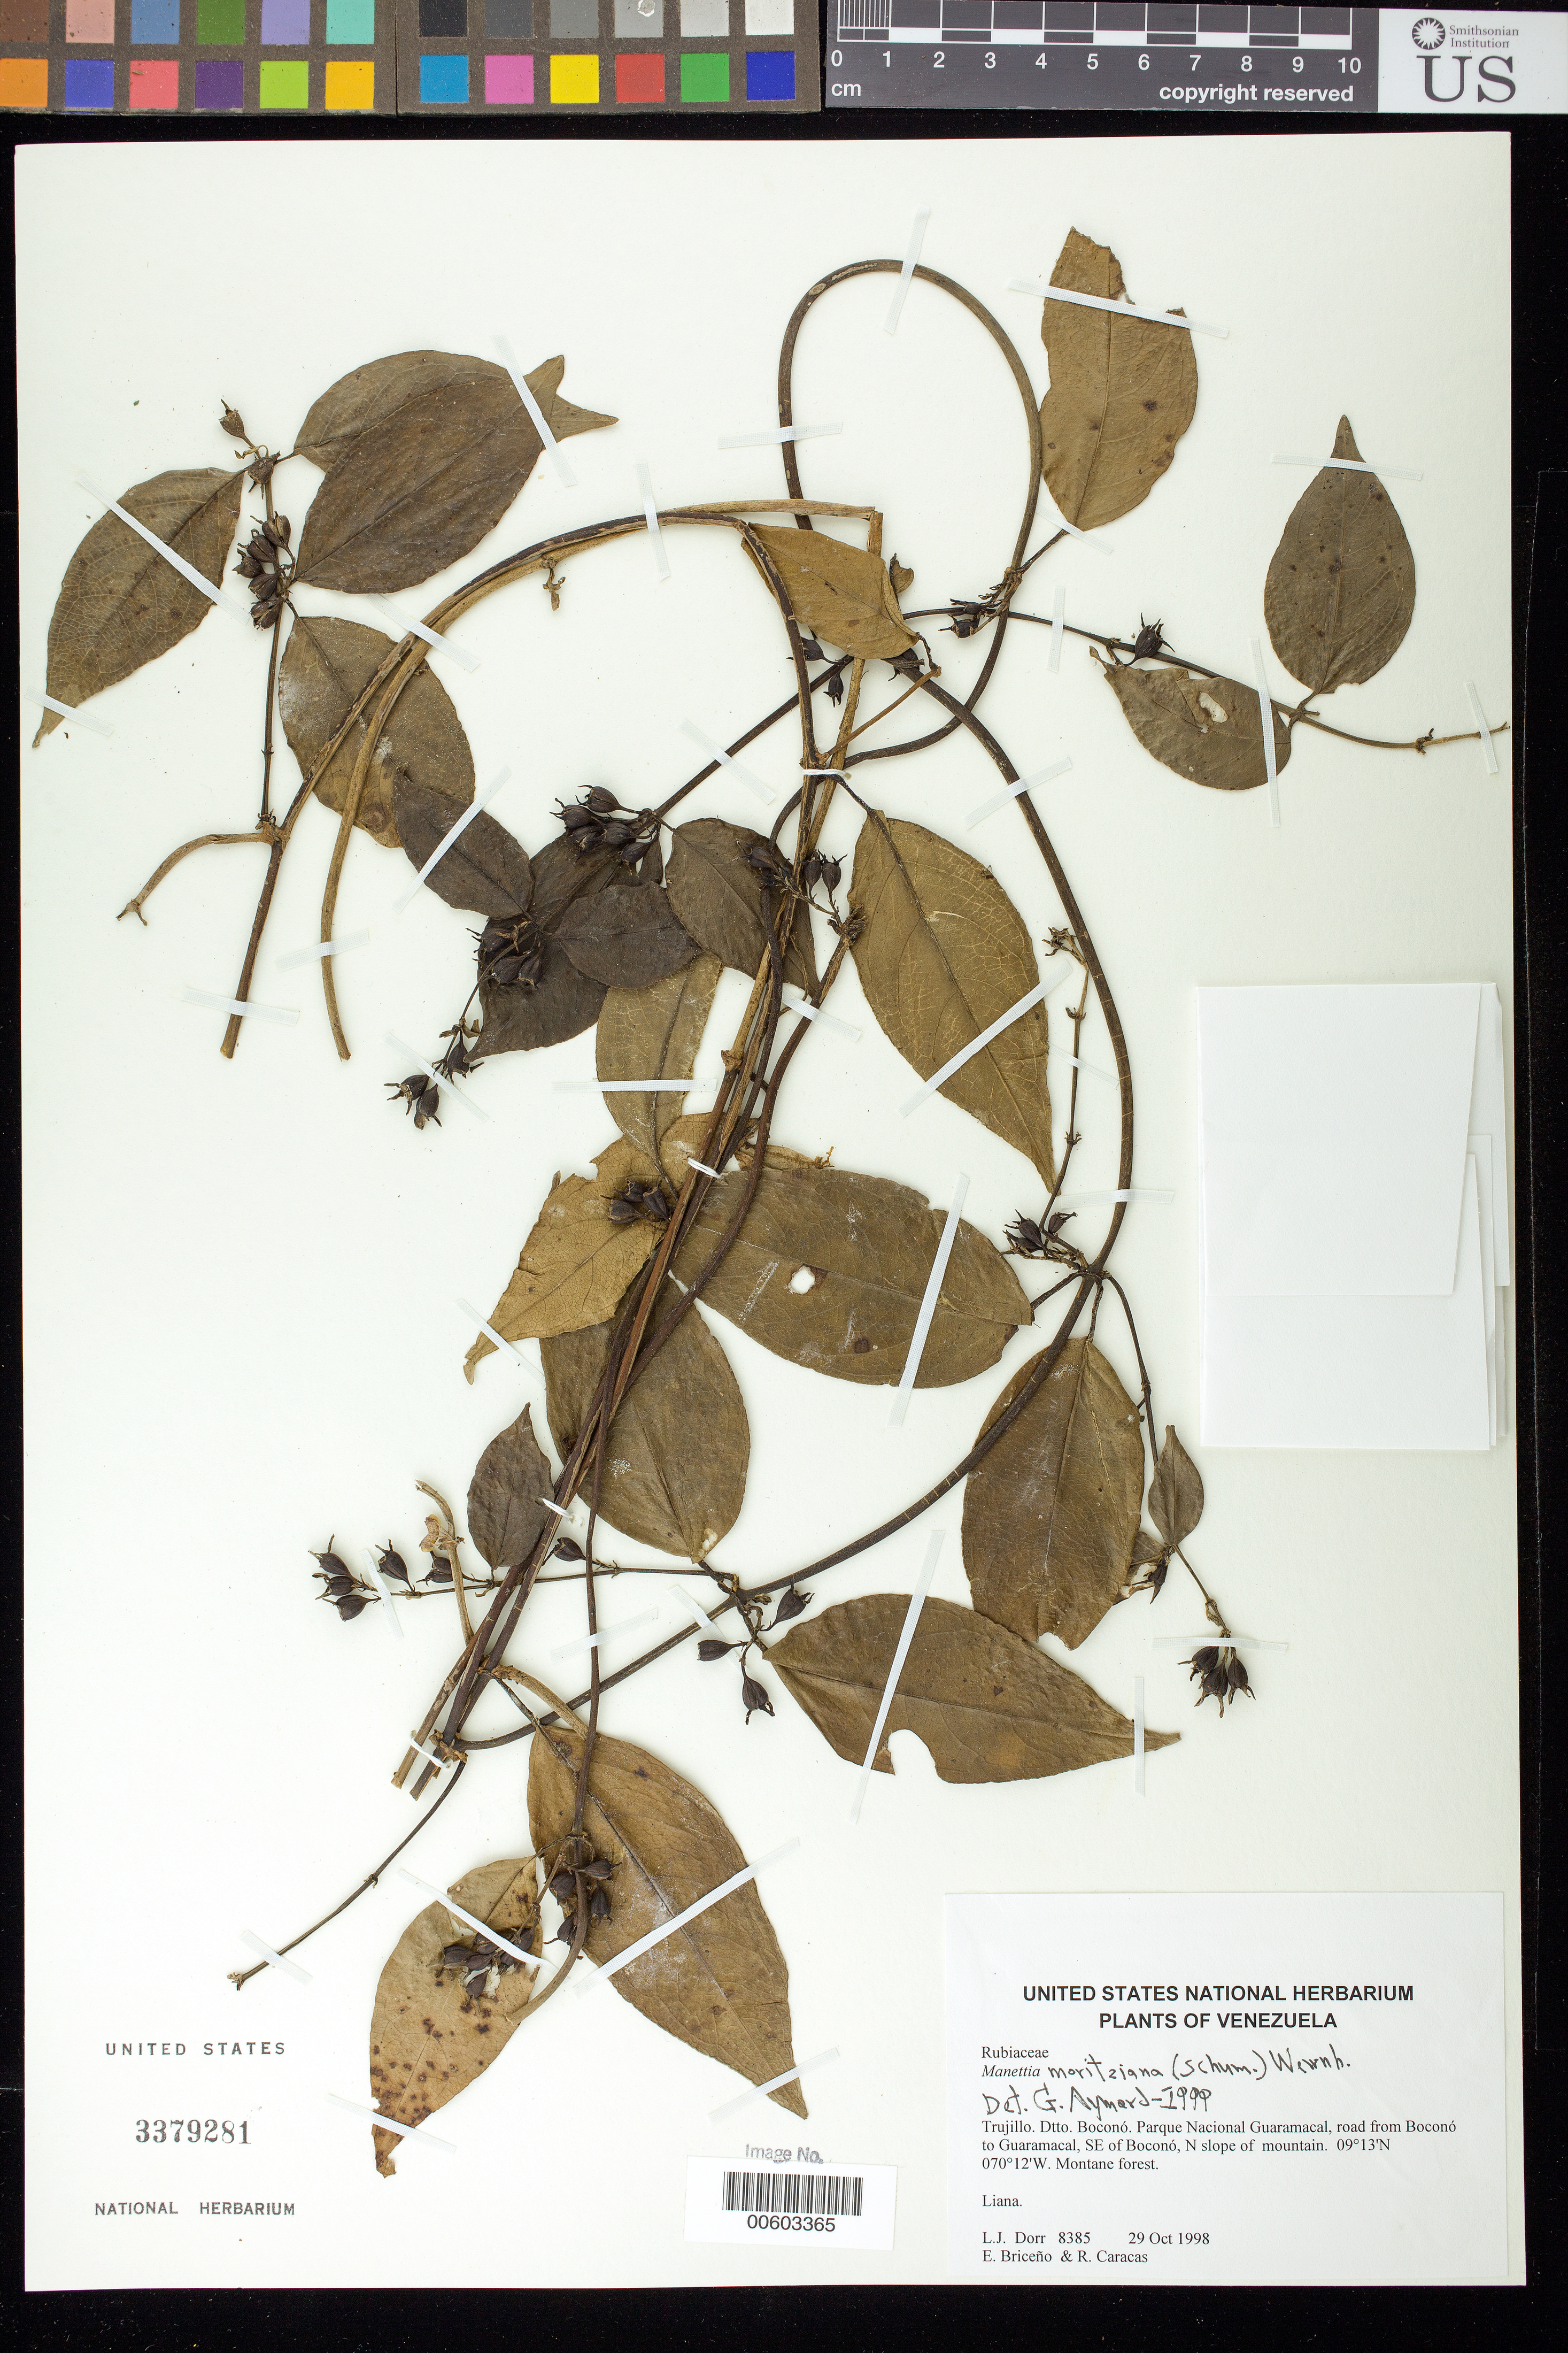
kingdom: Plantae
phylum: Tracheophyta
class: Magnoliopsida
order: Gentianales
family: Rubiaceae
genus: Manettia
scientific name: Manettia moritziana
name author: (K. Schum.) Wernham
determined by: Aymard C., G. A., (PORT), Univ. Nac. Exp. de los Llanos Ezequiel Zamora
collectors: L. J. Dorr, E. Briceño & R. Caracas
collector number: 8385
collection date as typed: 29 Oct 1998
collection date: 1998-10-29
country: Venezuela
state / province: Trujillo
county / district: Boconó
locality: Parque Nacional Guaramacal, road from Boconó to Guaramacal, SE of Boconó, N slope of mountain.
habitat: Montane forest.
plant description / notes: MO, PORT, US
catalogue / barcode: US 3379281